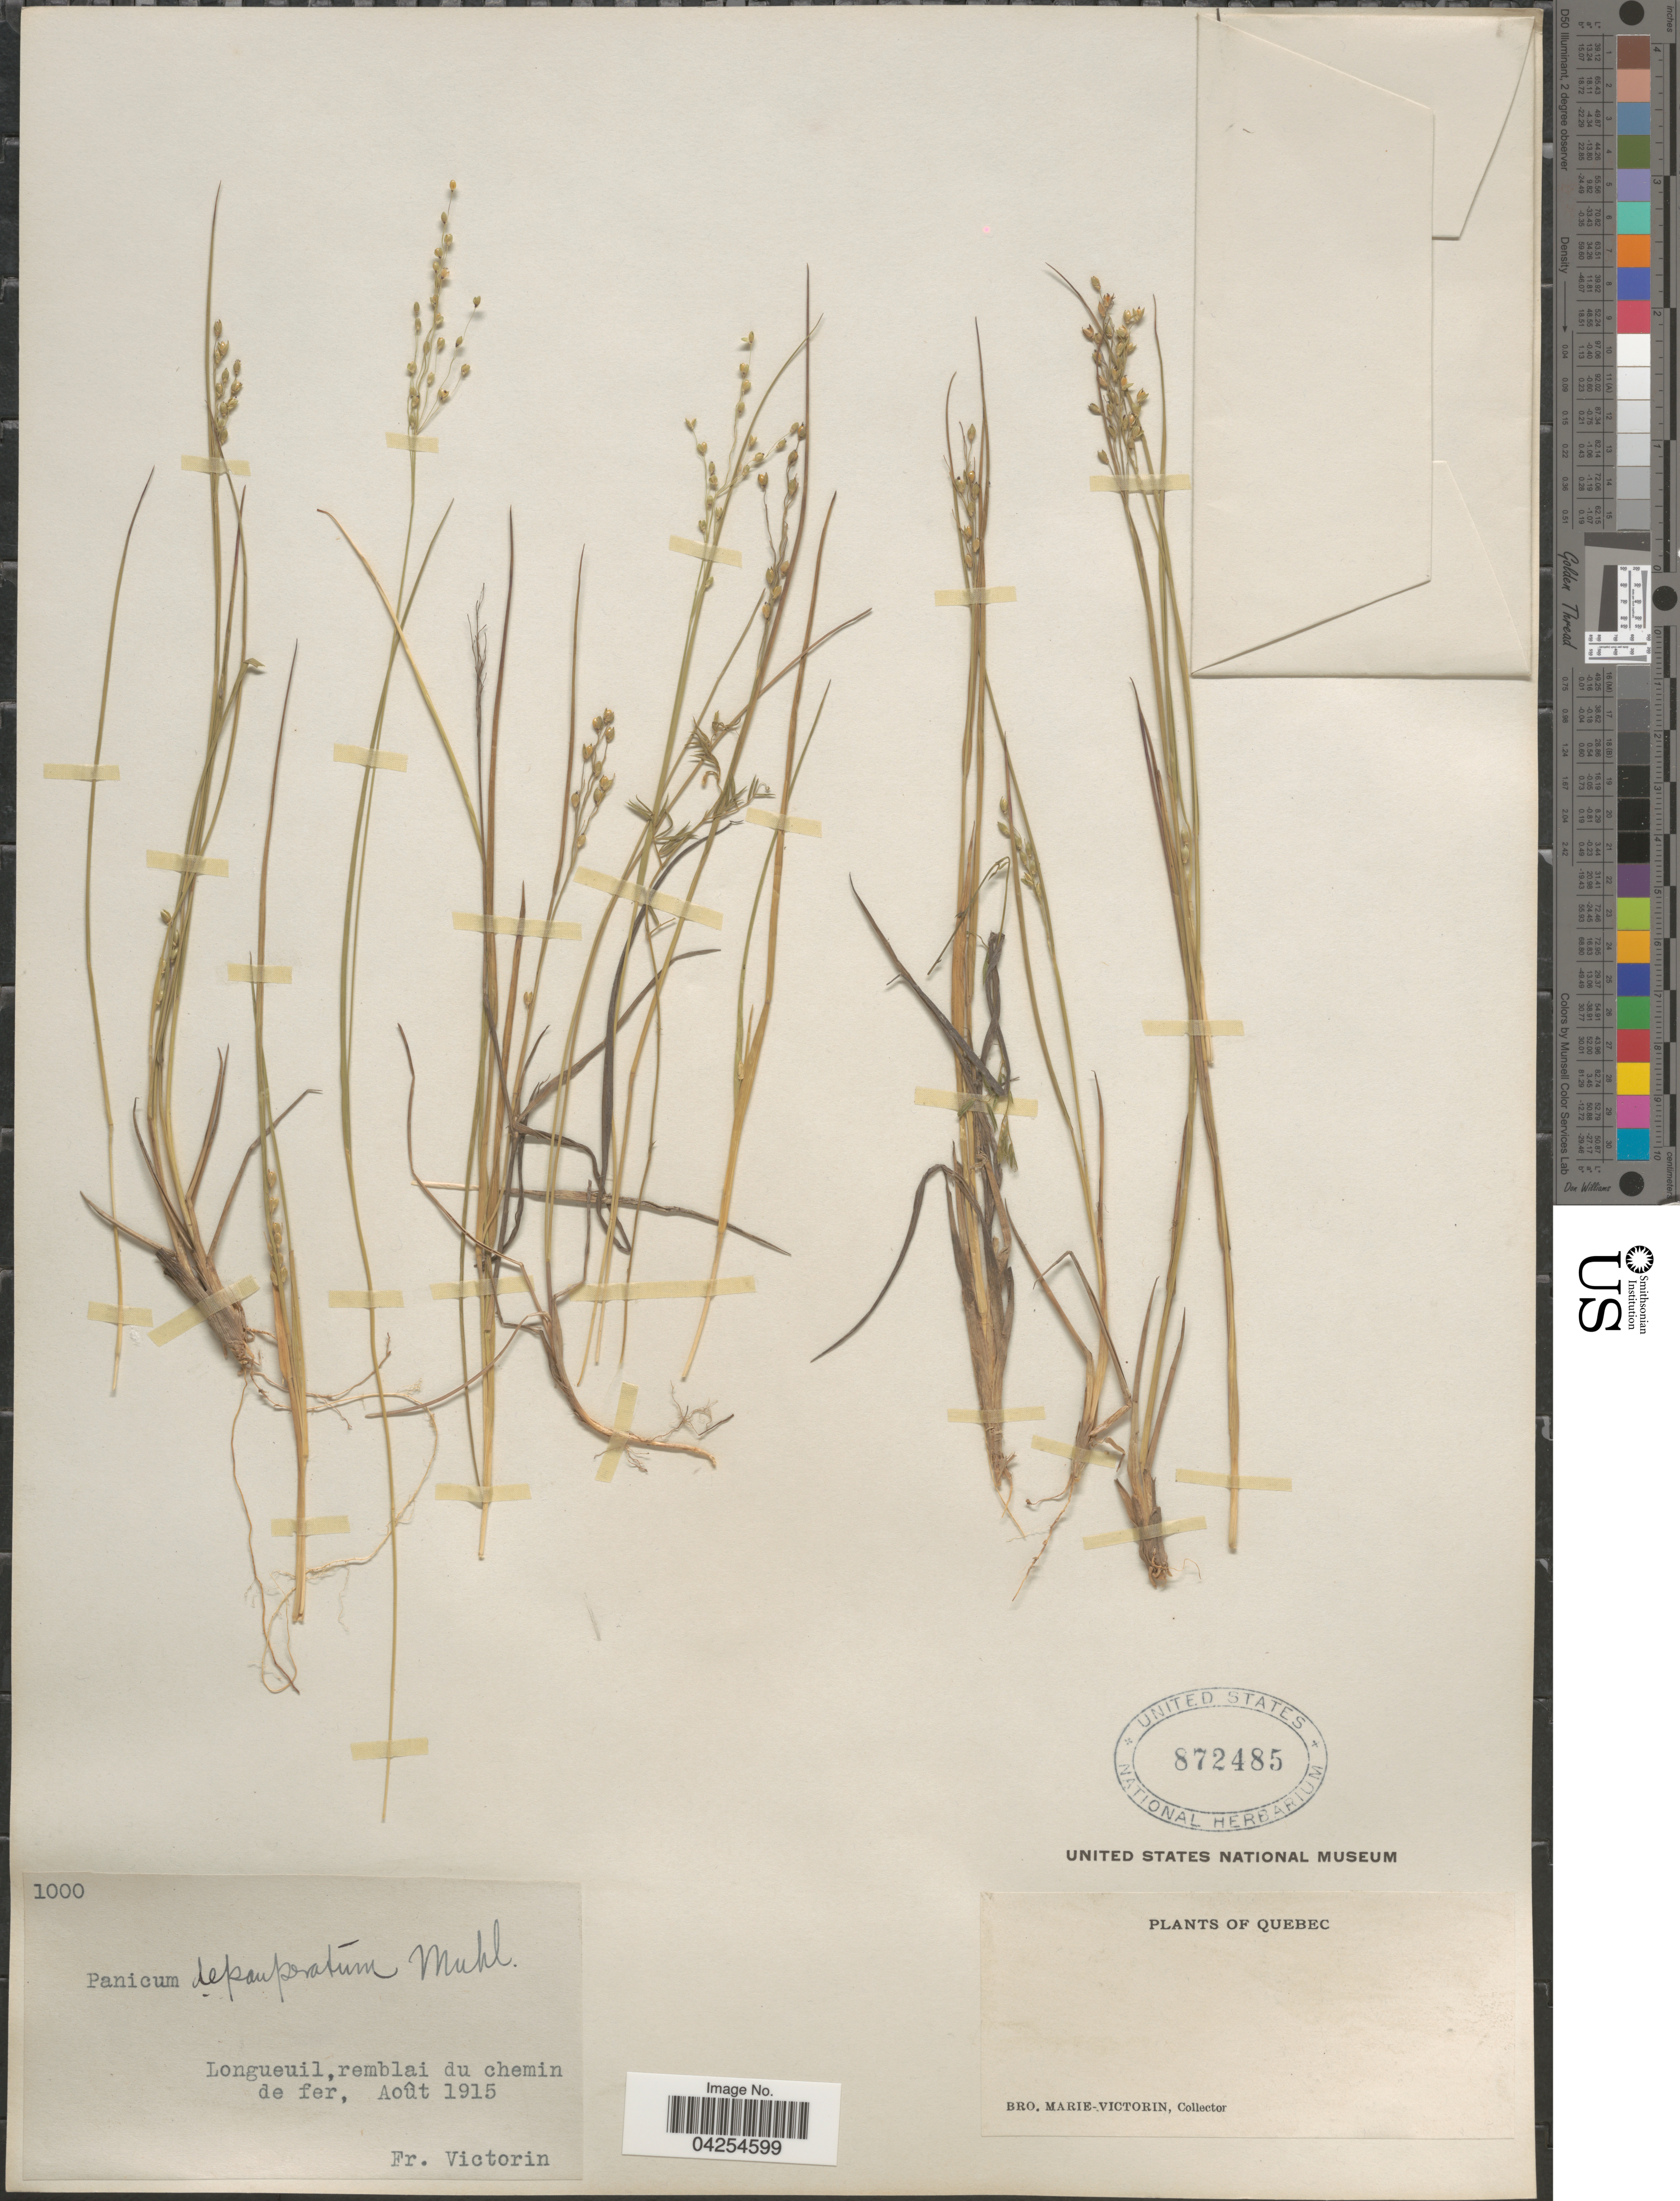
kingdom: Plantae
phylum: Tracheophyta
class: Liliopsida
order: Poales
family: Poaceae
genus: Dichanthelium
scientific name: Dichanthelium depauperatum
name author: (Muhl.) Gould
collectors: Fr. Marie-Victorin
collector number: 1000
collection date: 1915-08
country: Canada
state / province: Quebec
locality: Longueuil, remblai du chemin de fer.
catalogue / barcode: US 872485